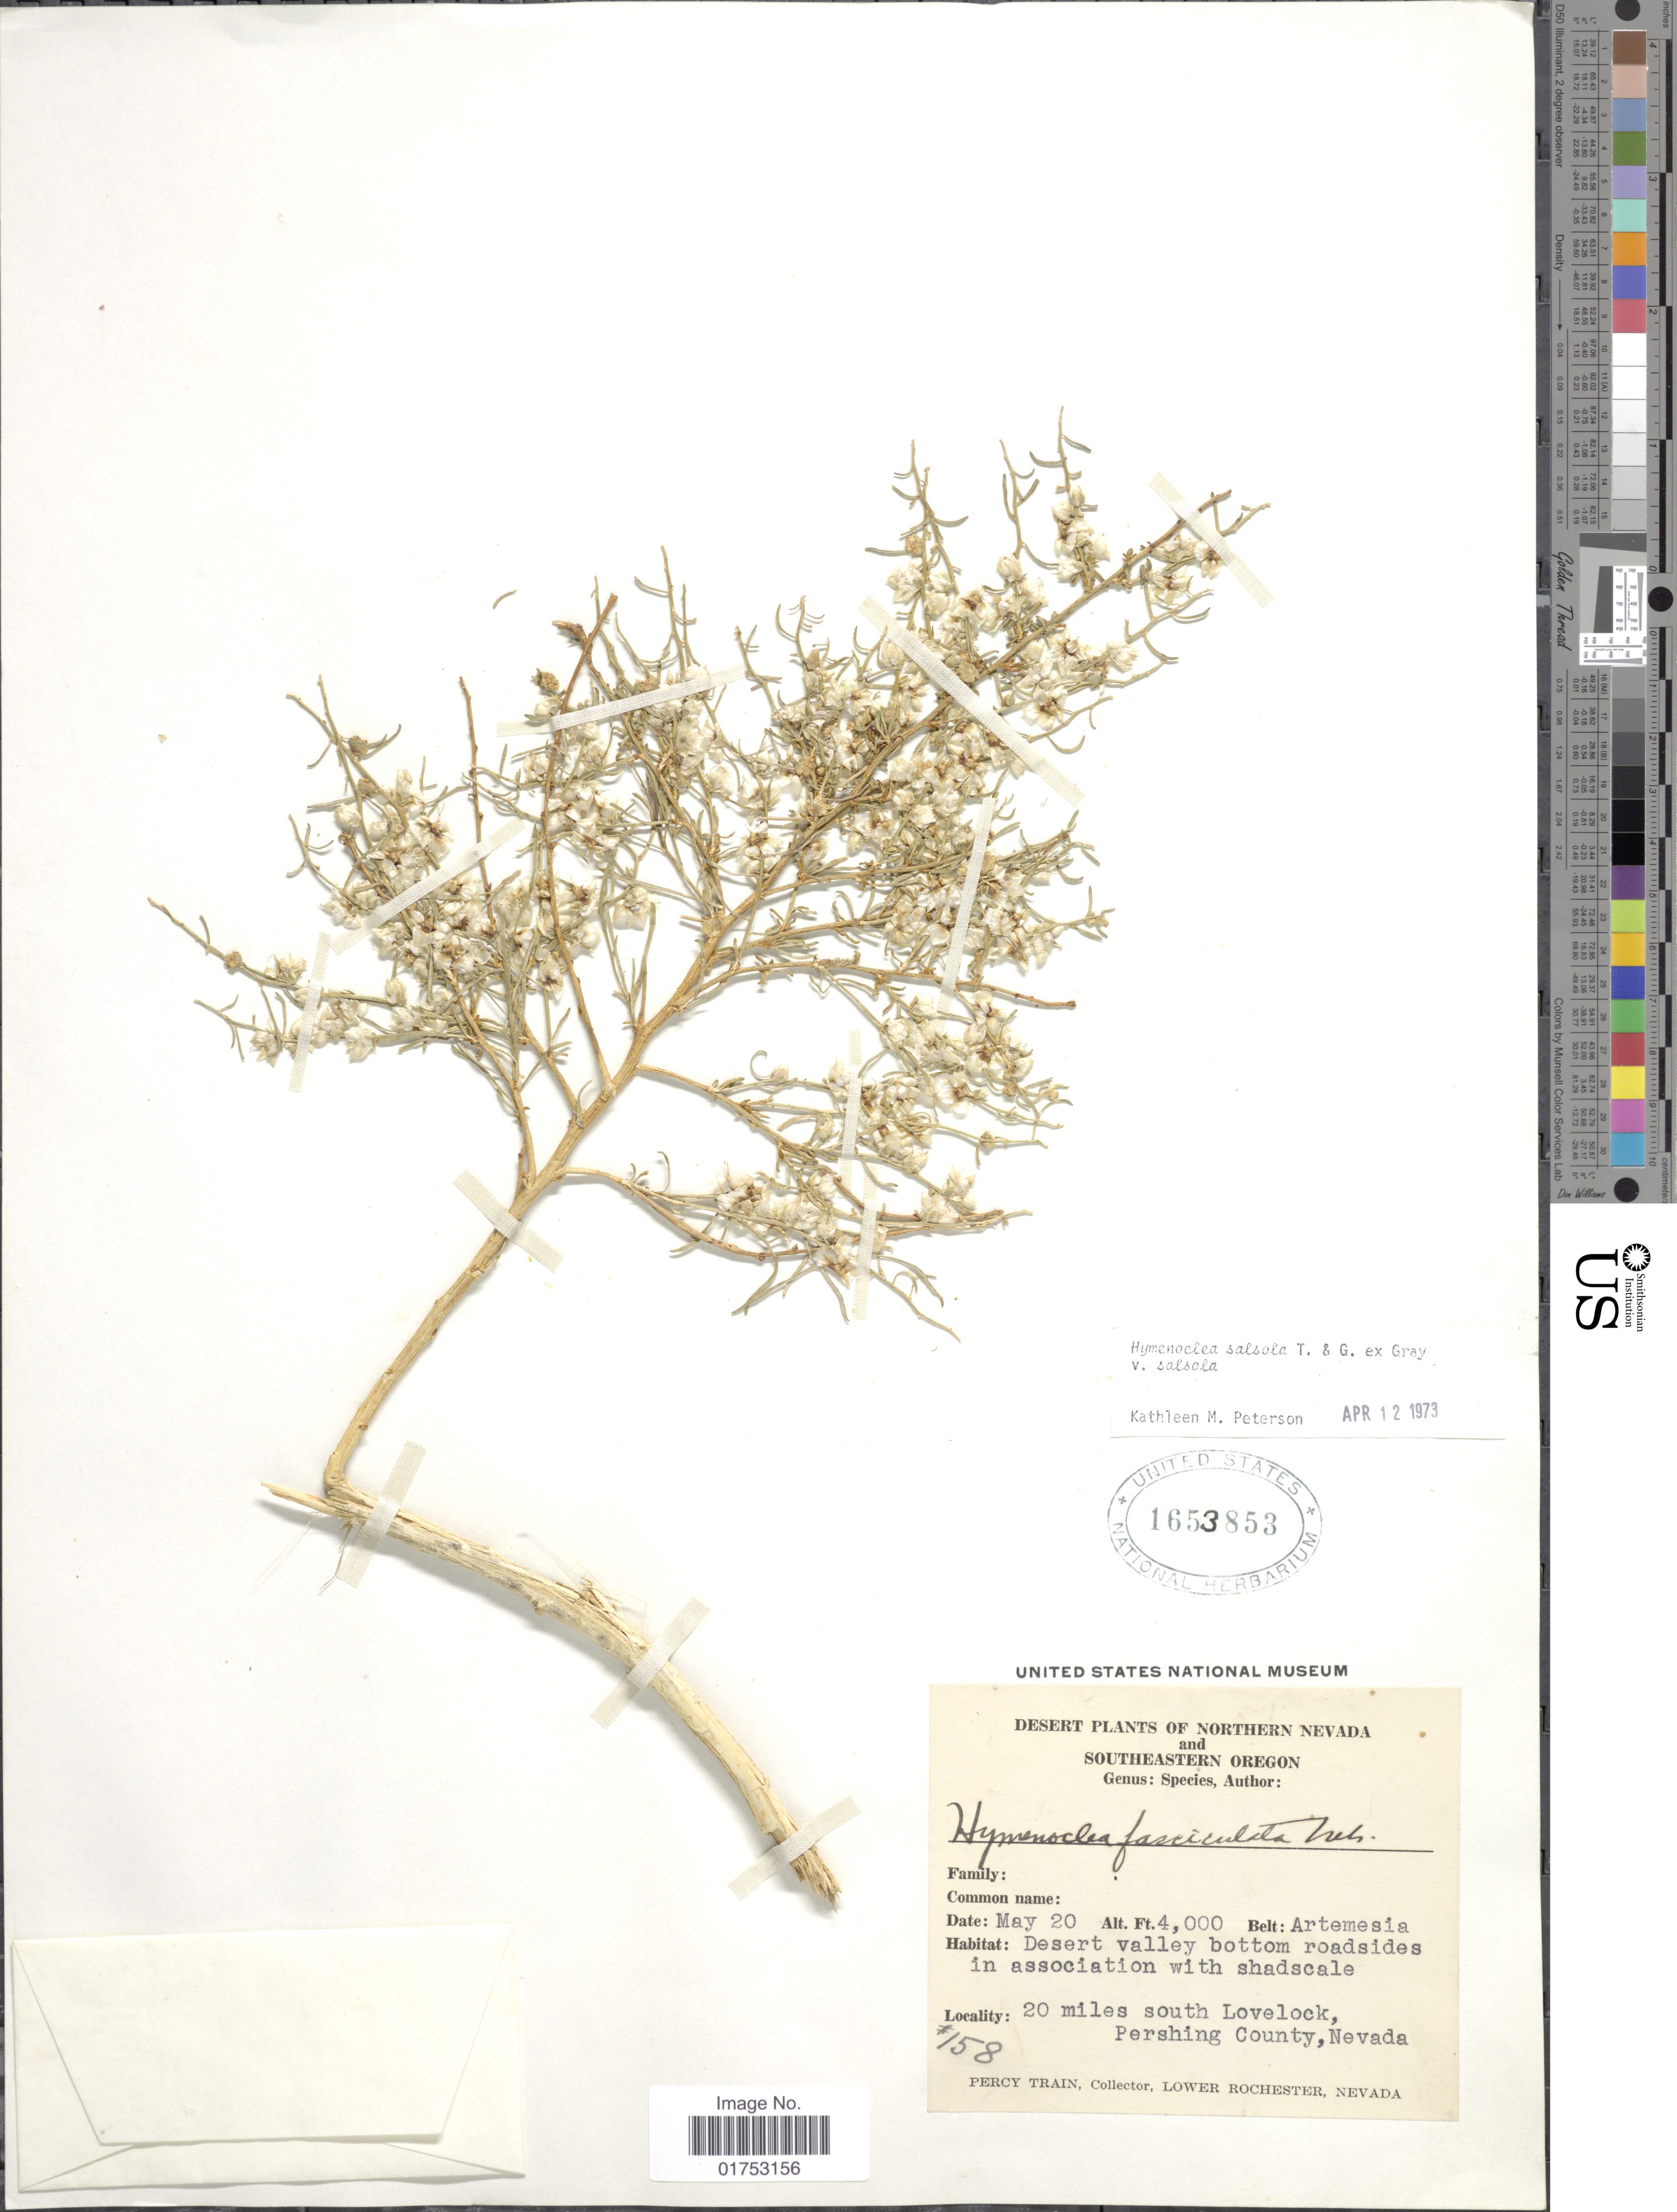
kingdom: Plantae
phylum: Tracheophyta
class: Magnoliopsida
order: Asterales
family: Asteraceae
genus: Hymenoclea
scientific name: Hymenoclea salsola var. salsola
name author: Torr. & A. Gray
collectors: P. Train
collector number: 158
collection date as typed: Transcribed d/m/y: /5/20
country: United States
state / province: Nevada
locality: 20 miles south Lovelock, Pershing County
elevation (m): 1219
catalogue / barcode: US 1653853